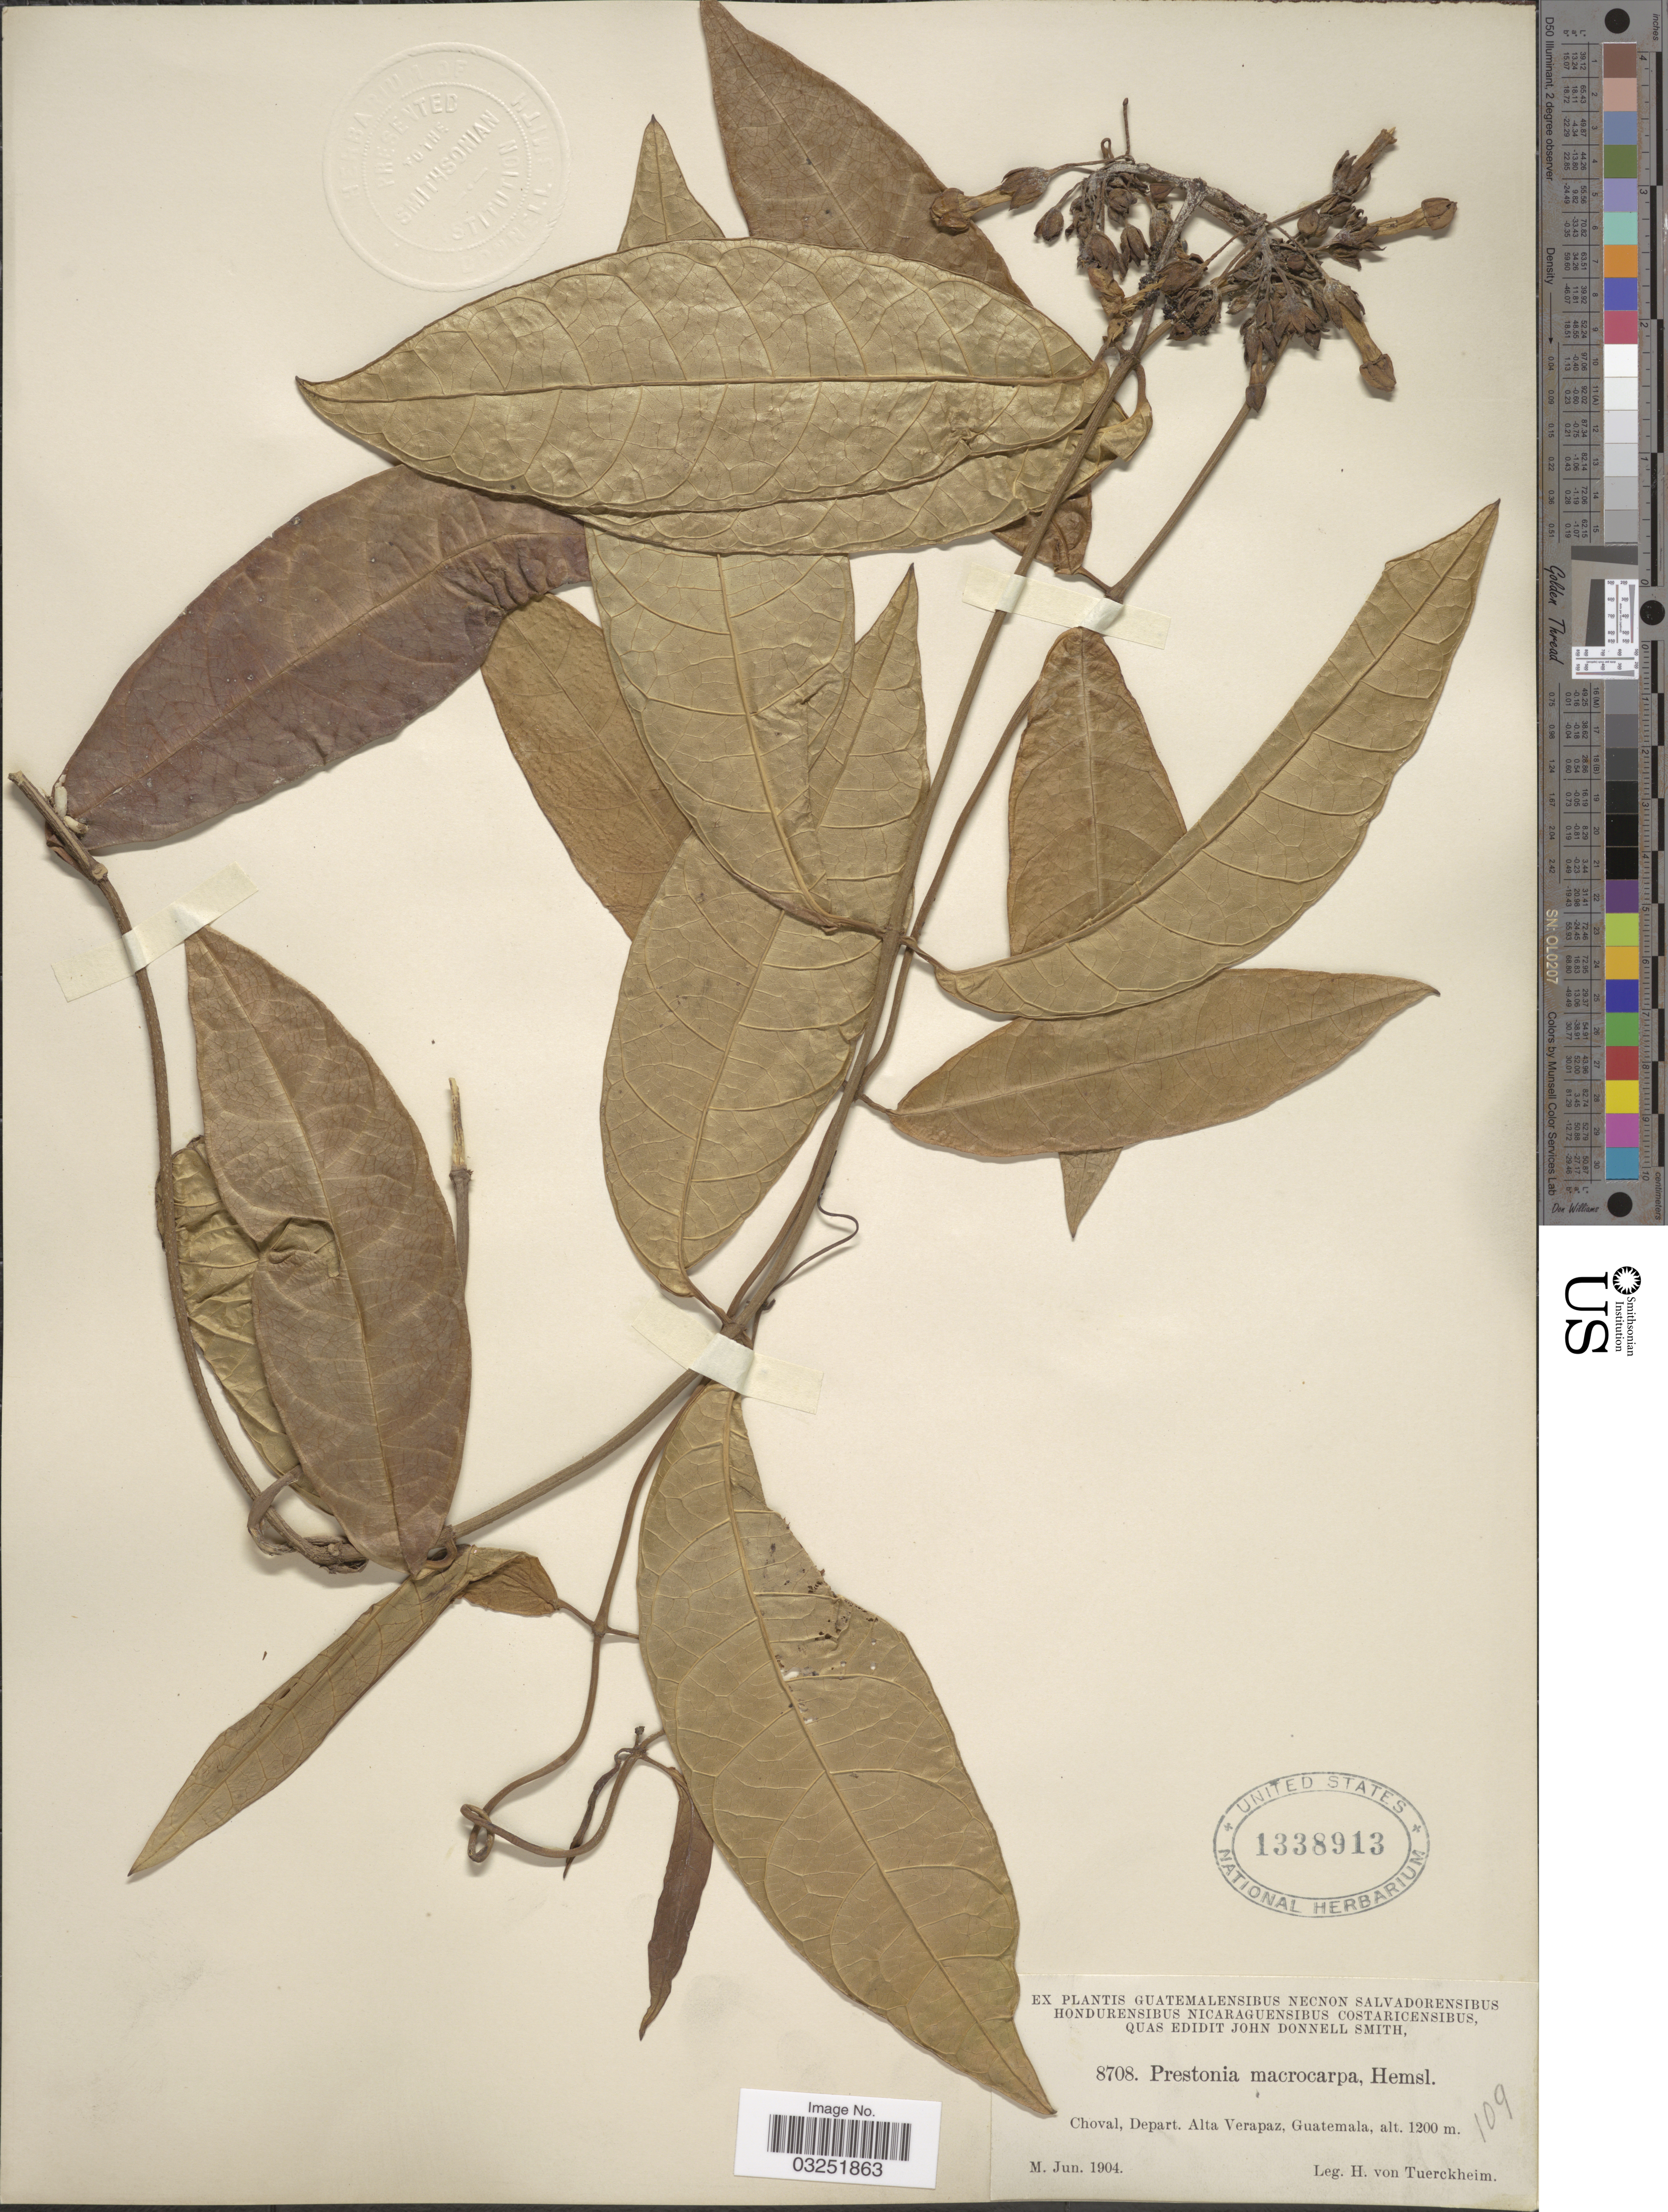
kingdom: Plantae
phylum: Tracheophyta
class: Magnoliopsida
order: Gentianales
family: Apocynaceae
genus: Prestonia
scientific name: Prestonia portobellensis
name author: (Beurl.) Woodson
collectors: H. von Türckheim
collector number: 8708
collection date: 1904-06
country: Guatemala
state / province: Alta Verapaz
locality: Choval, Depart. Alta Verapaz.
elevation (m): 1200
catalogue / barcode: US 1338913